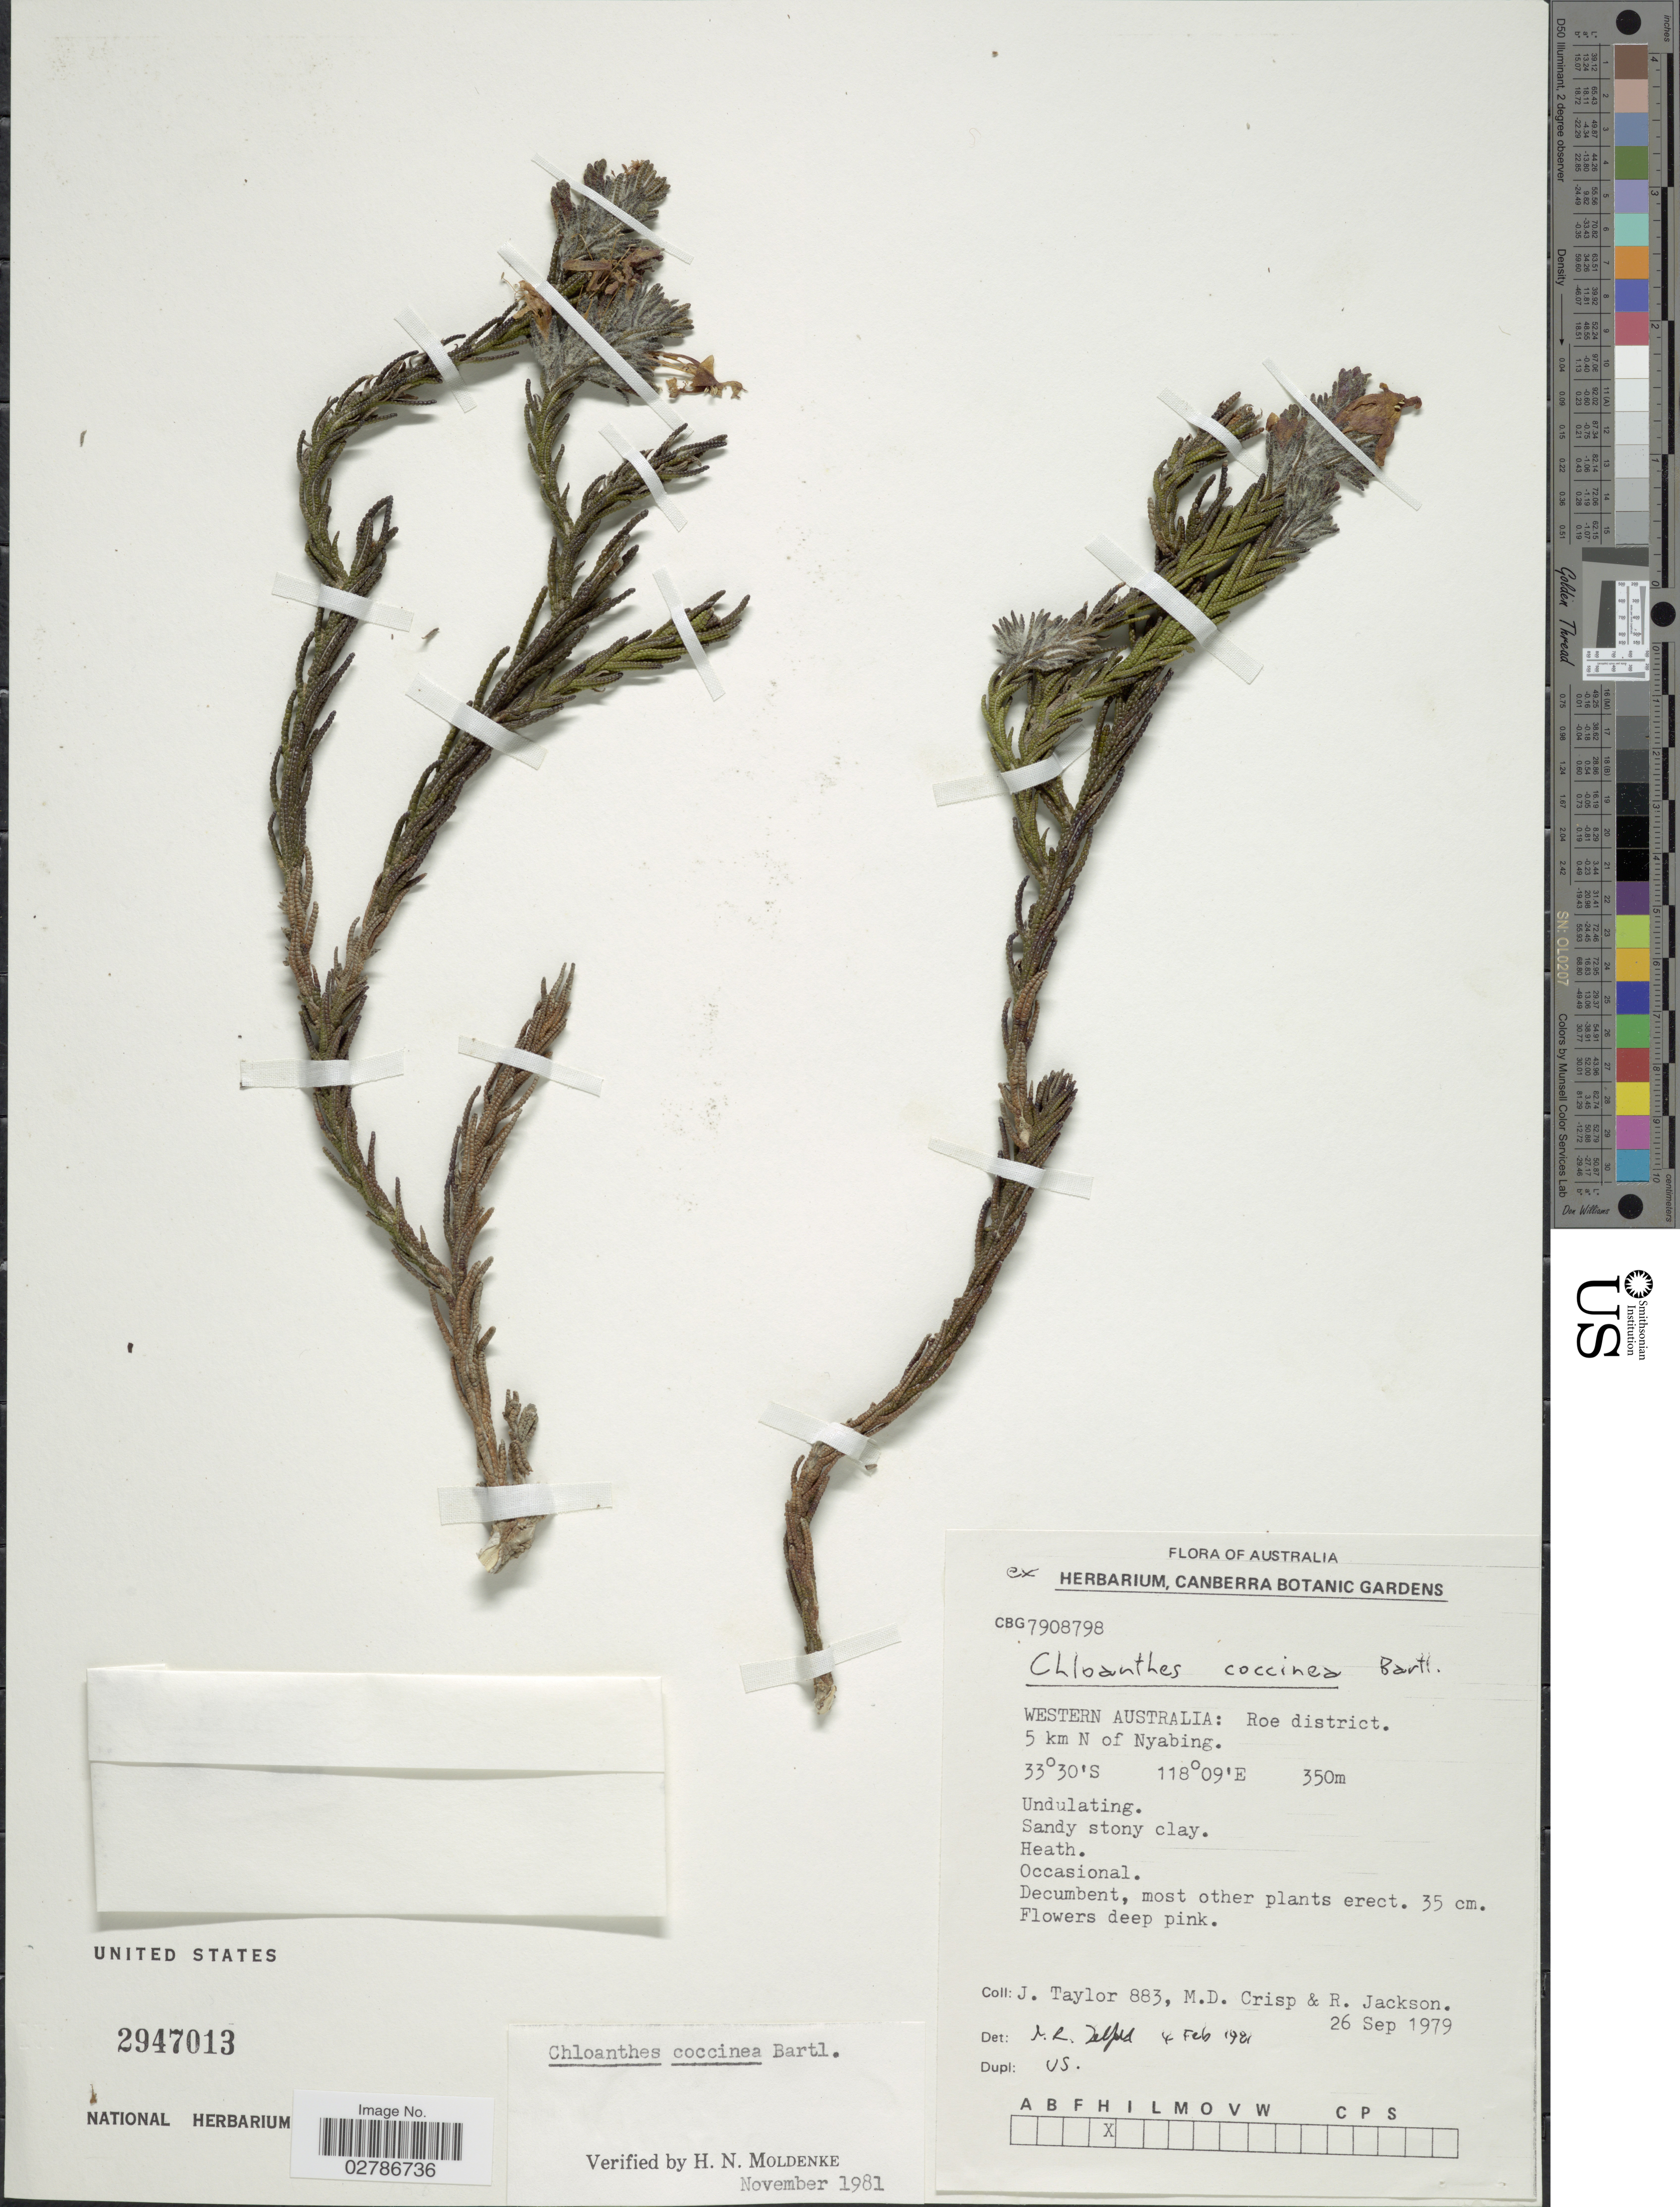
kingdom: Plantae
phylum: Tracheophyta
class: Magnoliopsida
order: Lamiales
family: Lamiaceae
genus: Chloanthes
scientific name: Chloanthes coccinea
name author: Bartl.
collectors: J. Taylor, M. Crisp & R. Jackson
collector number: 883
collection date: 1979-09-26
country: Australia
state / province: Western Australia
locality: Roe district. 5 km N of Nyabing.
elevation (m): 350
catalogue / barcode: US 2947013